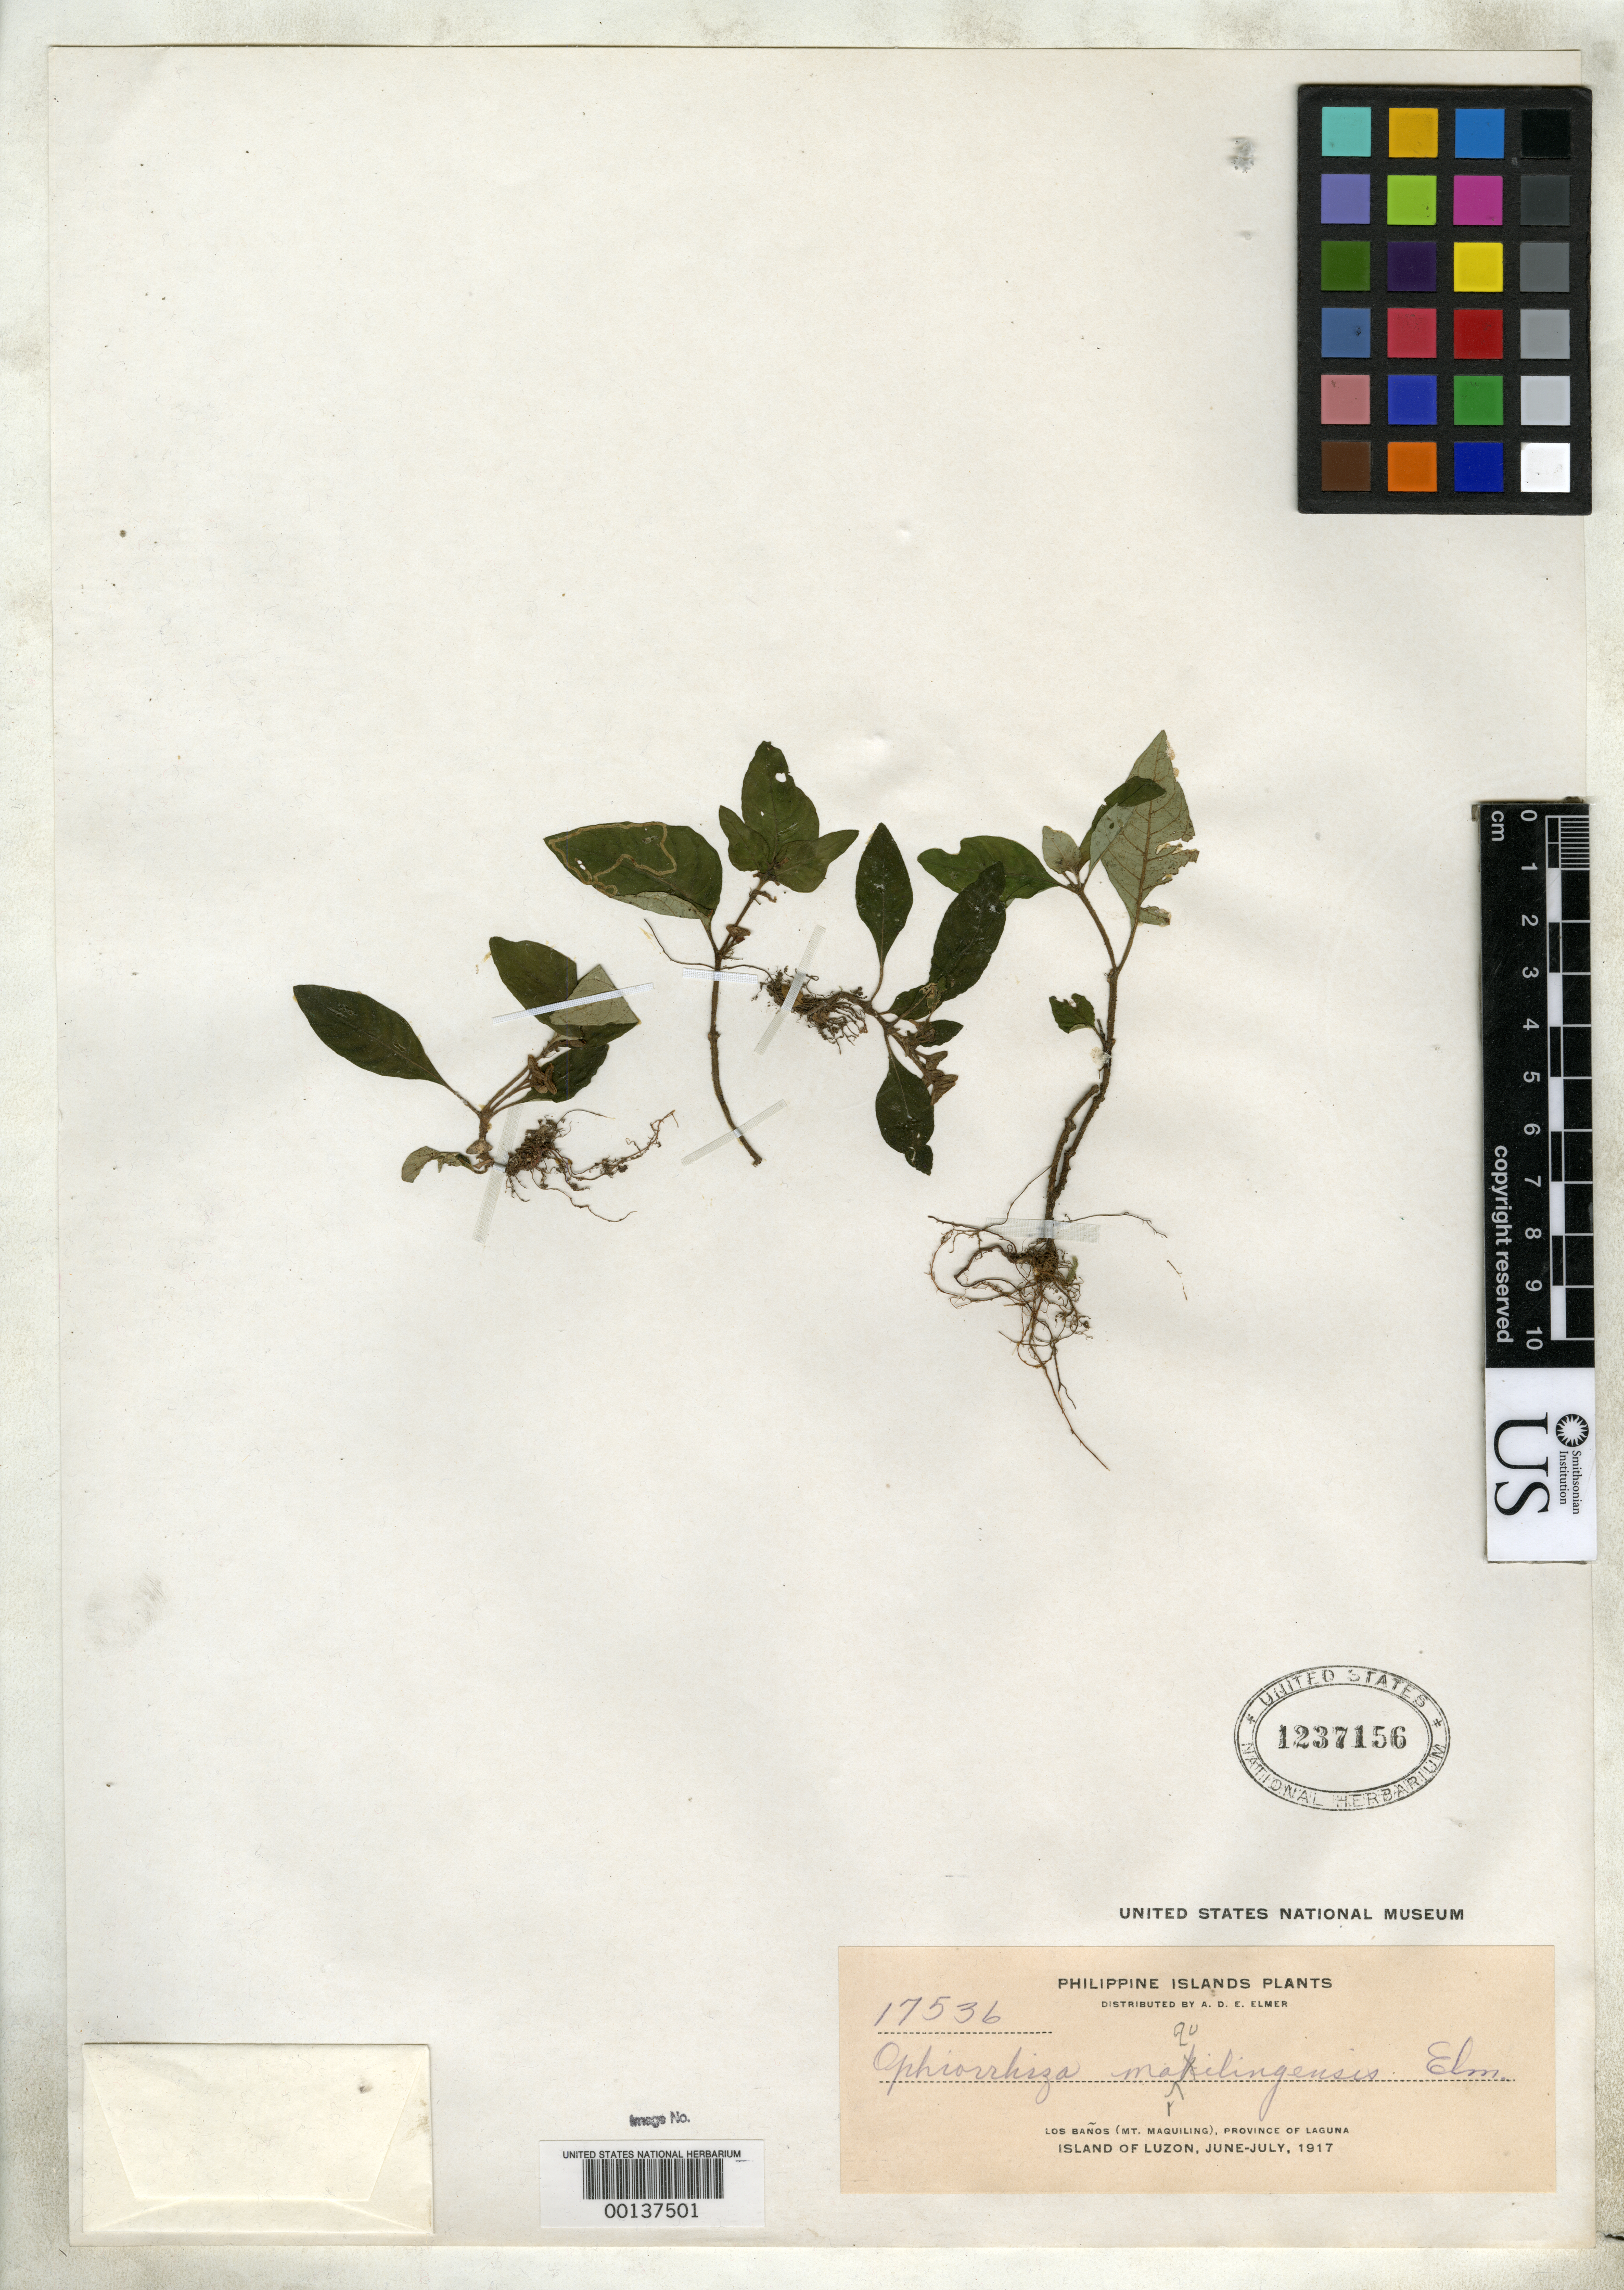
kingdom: Plantae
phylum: Tracheophyta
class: Magnoliopsida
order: Gentianales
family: Rubiaceae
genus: Ophiorrhiza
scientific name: Ophiorrhiza maquilingensis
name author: Elmer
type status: Isotype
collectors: A. D. E. Elmer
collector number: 17536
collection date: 1917-06/1917-07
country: Philippines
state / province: Calabarzon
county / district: Laguna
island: Luzon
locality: Los Baños (Mt. Maquiling), Province of Laguna, Luzon.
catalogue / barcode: US 1237156